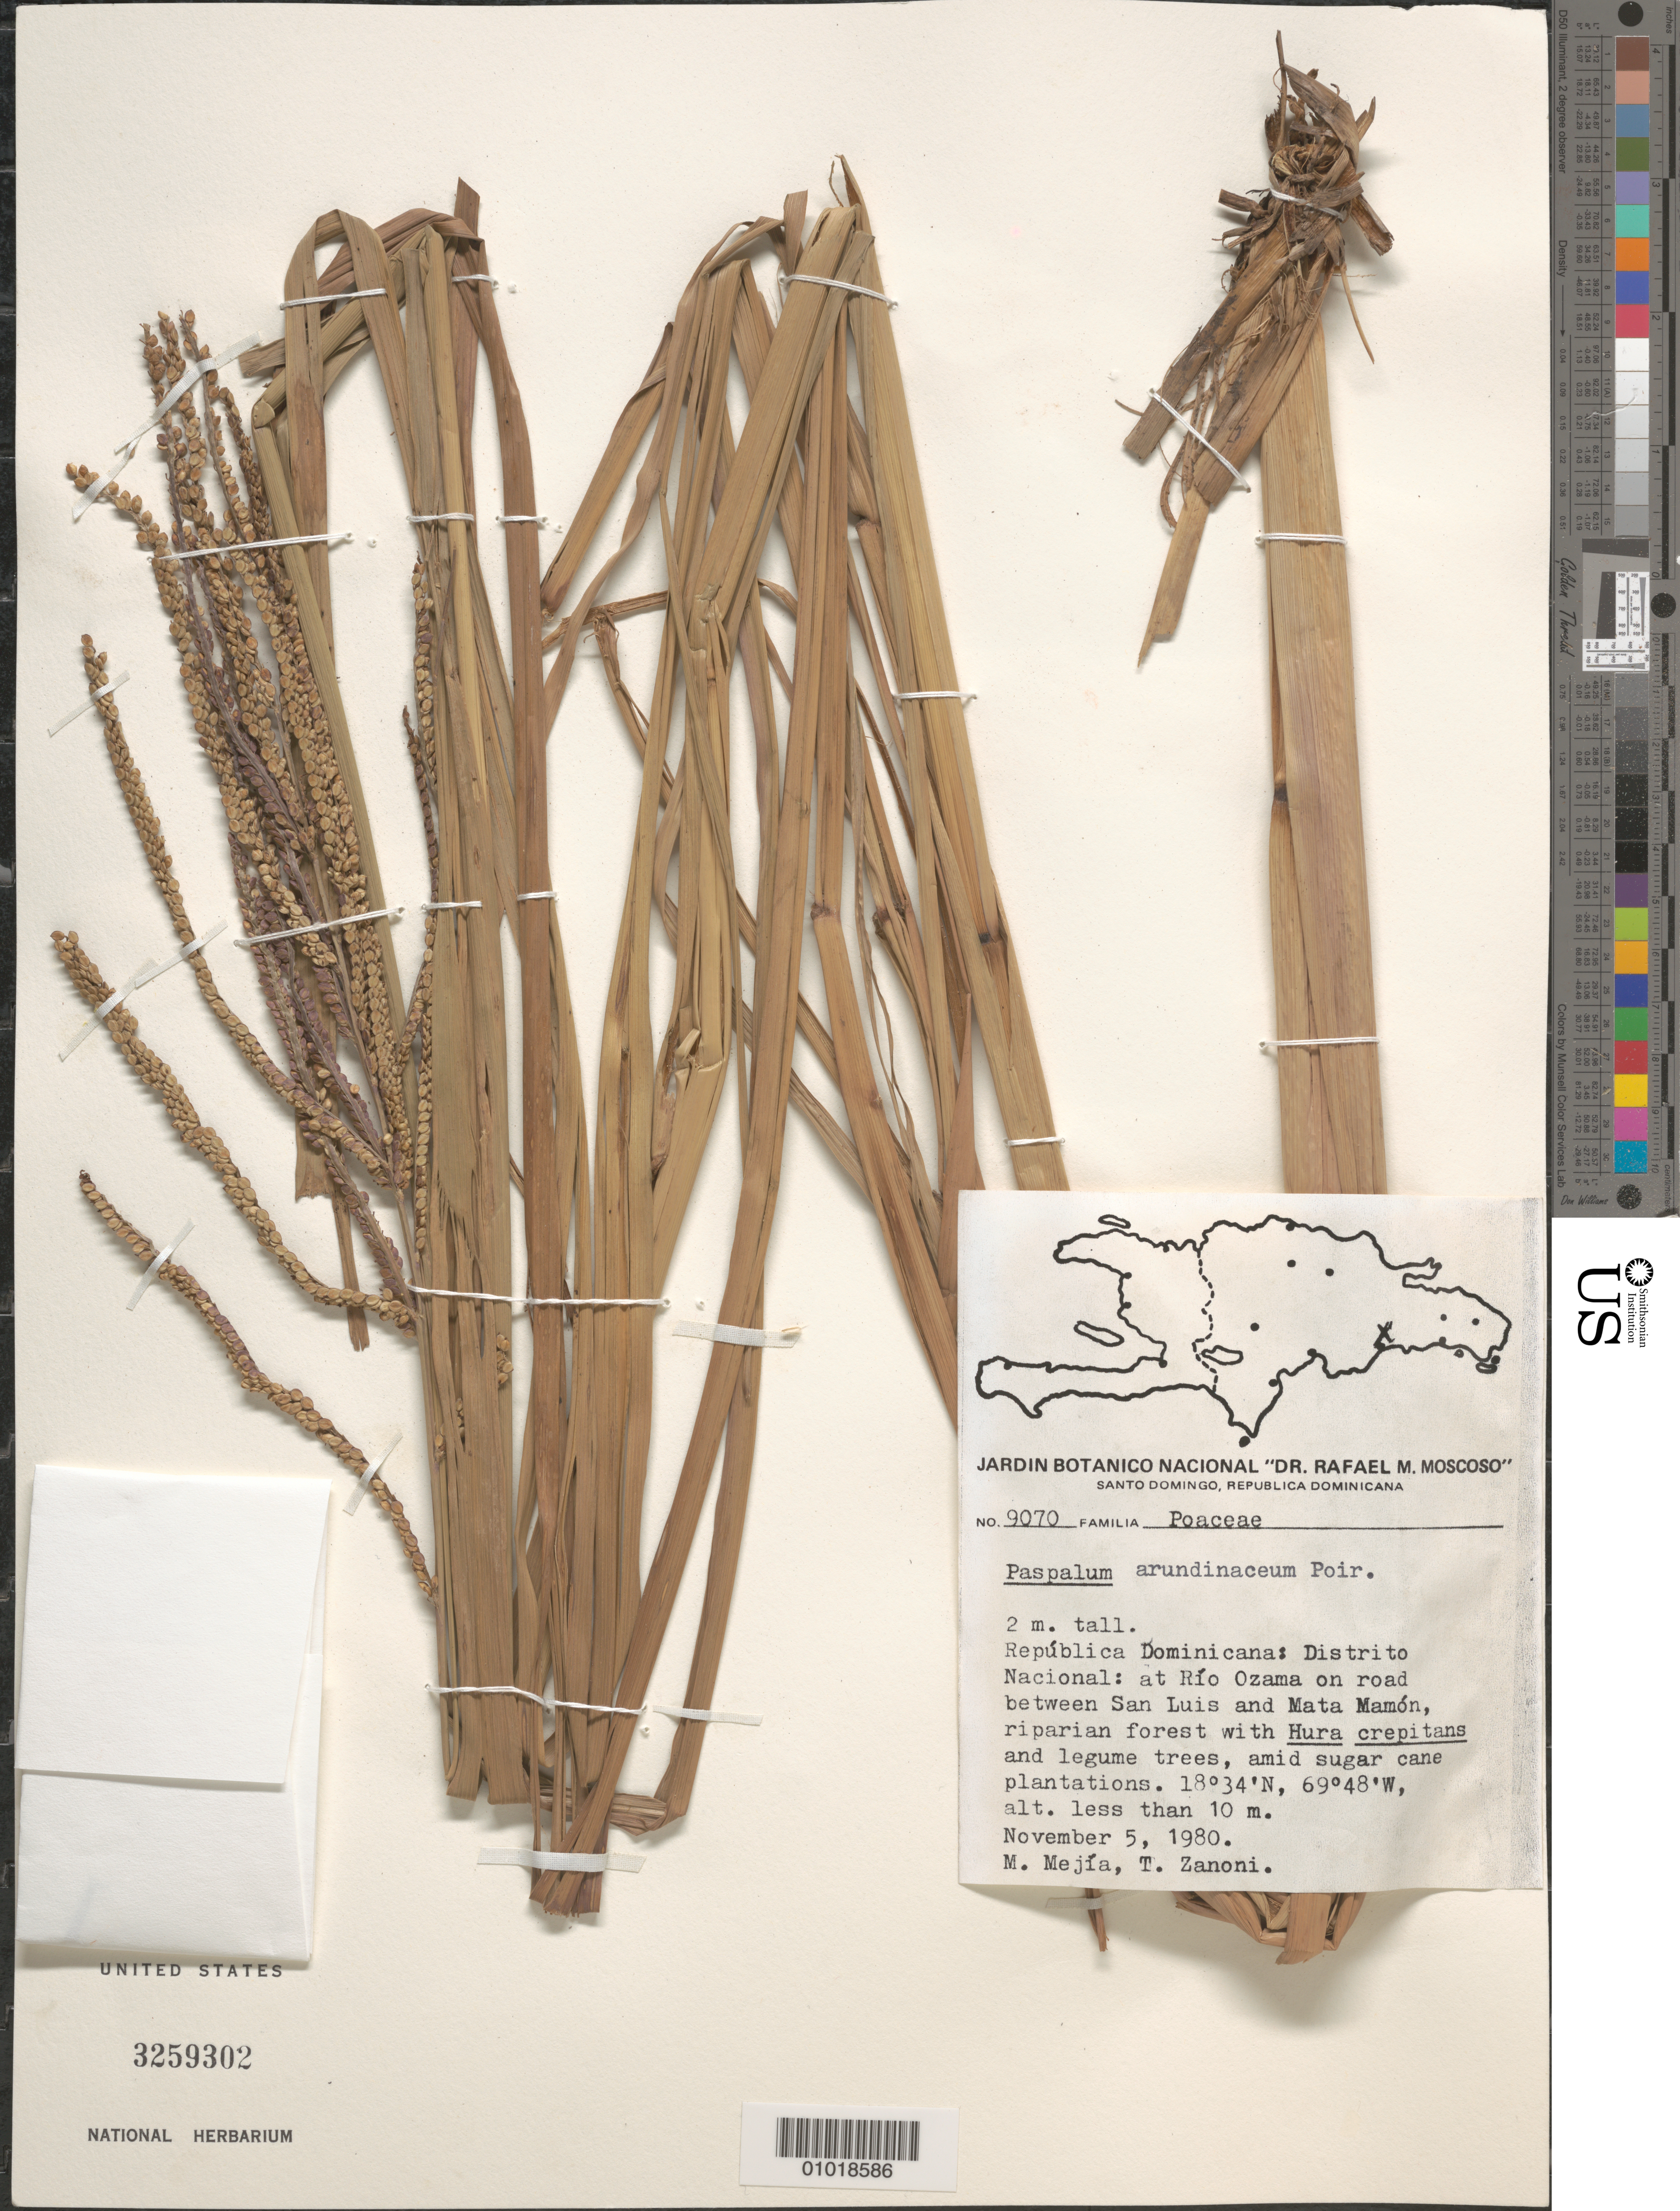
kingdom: Plantae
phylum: Tracheophyta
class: Liliopsida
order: Poales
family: Poaceae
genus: Paspalum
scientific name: Paspalum arundinaceum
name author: Poir.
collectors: M. Mejia & T. A. Zanoni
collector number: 9070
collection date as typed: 05 Nov 1980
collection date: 1980-11-05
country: Dominican Republic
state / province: Distrito Nacional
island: Hispaniola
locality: At Rio Ozama on road between San Luis and Mata Mamon, riparian forest with Hura crepitans and legume trees, amid sugar cane plantations.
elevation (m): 0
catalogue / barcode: US 3259302